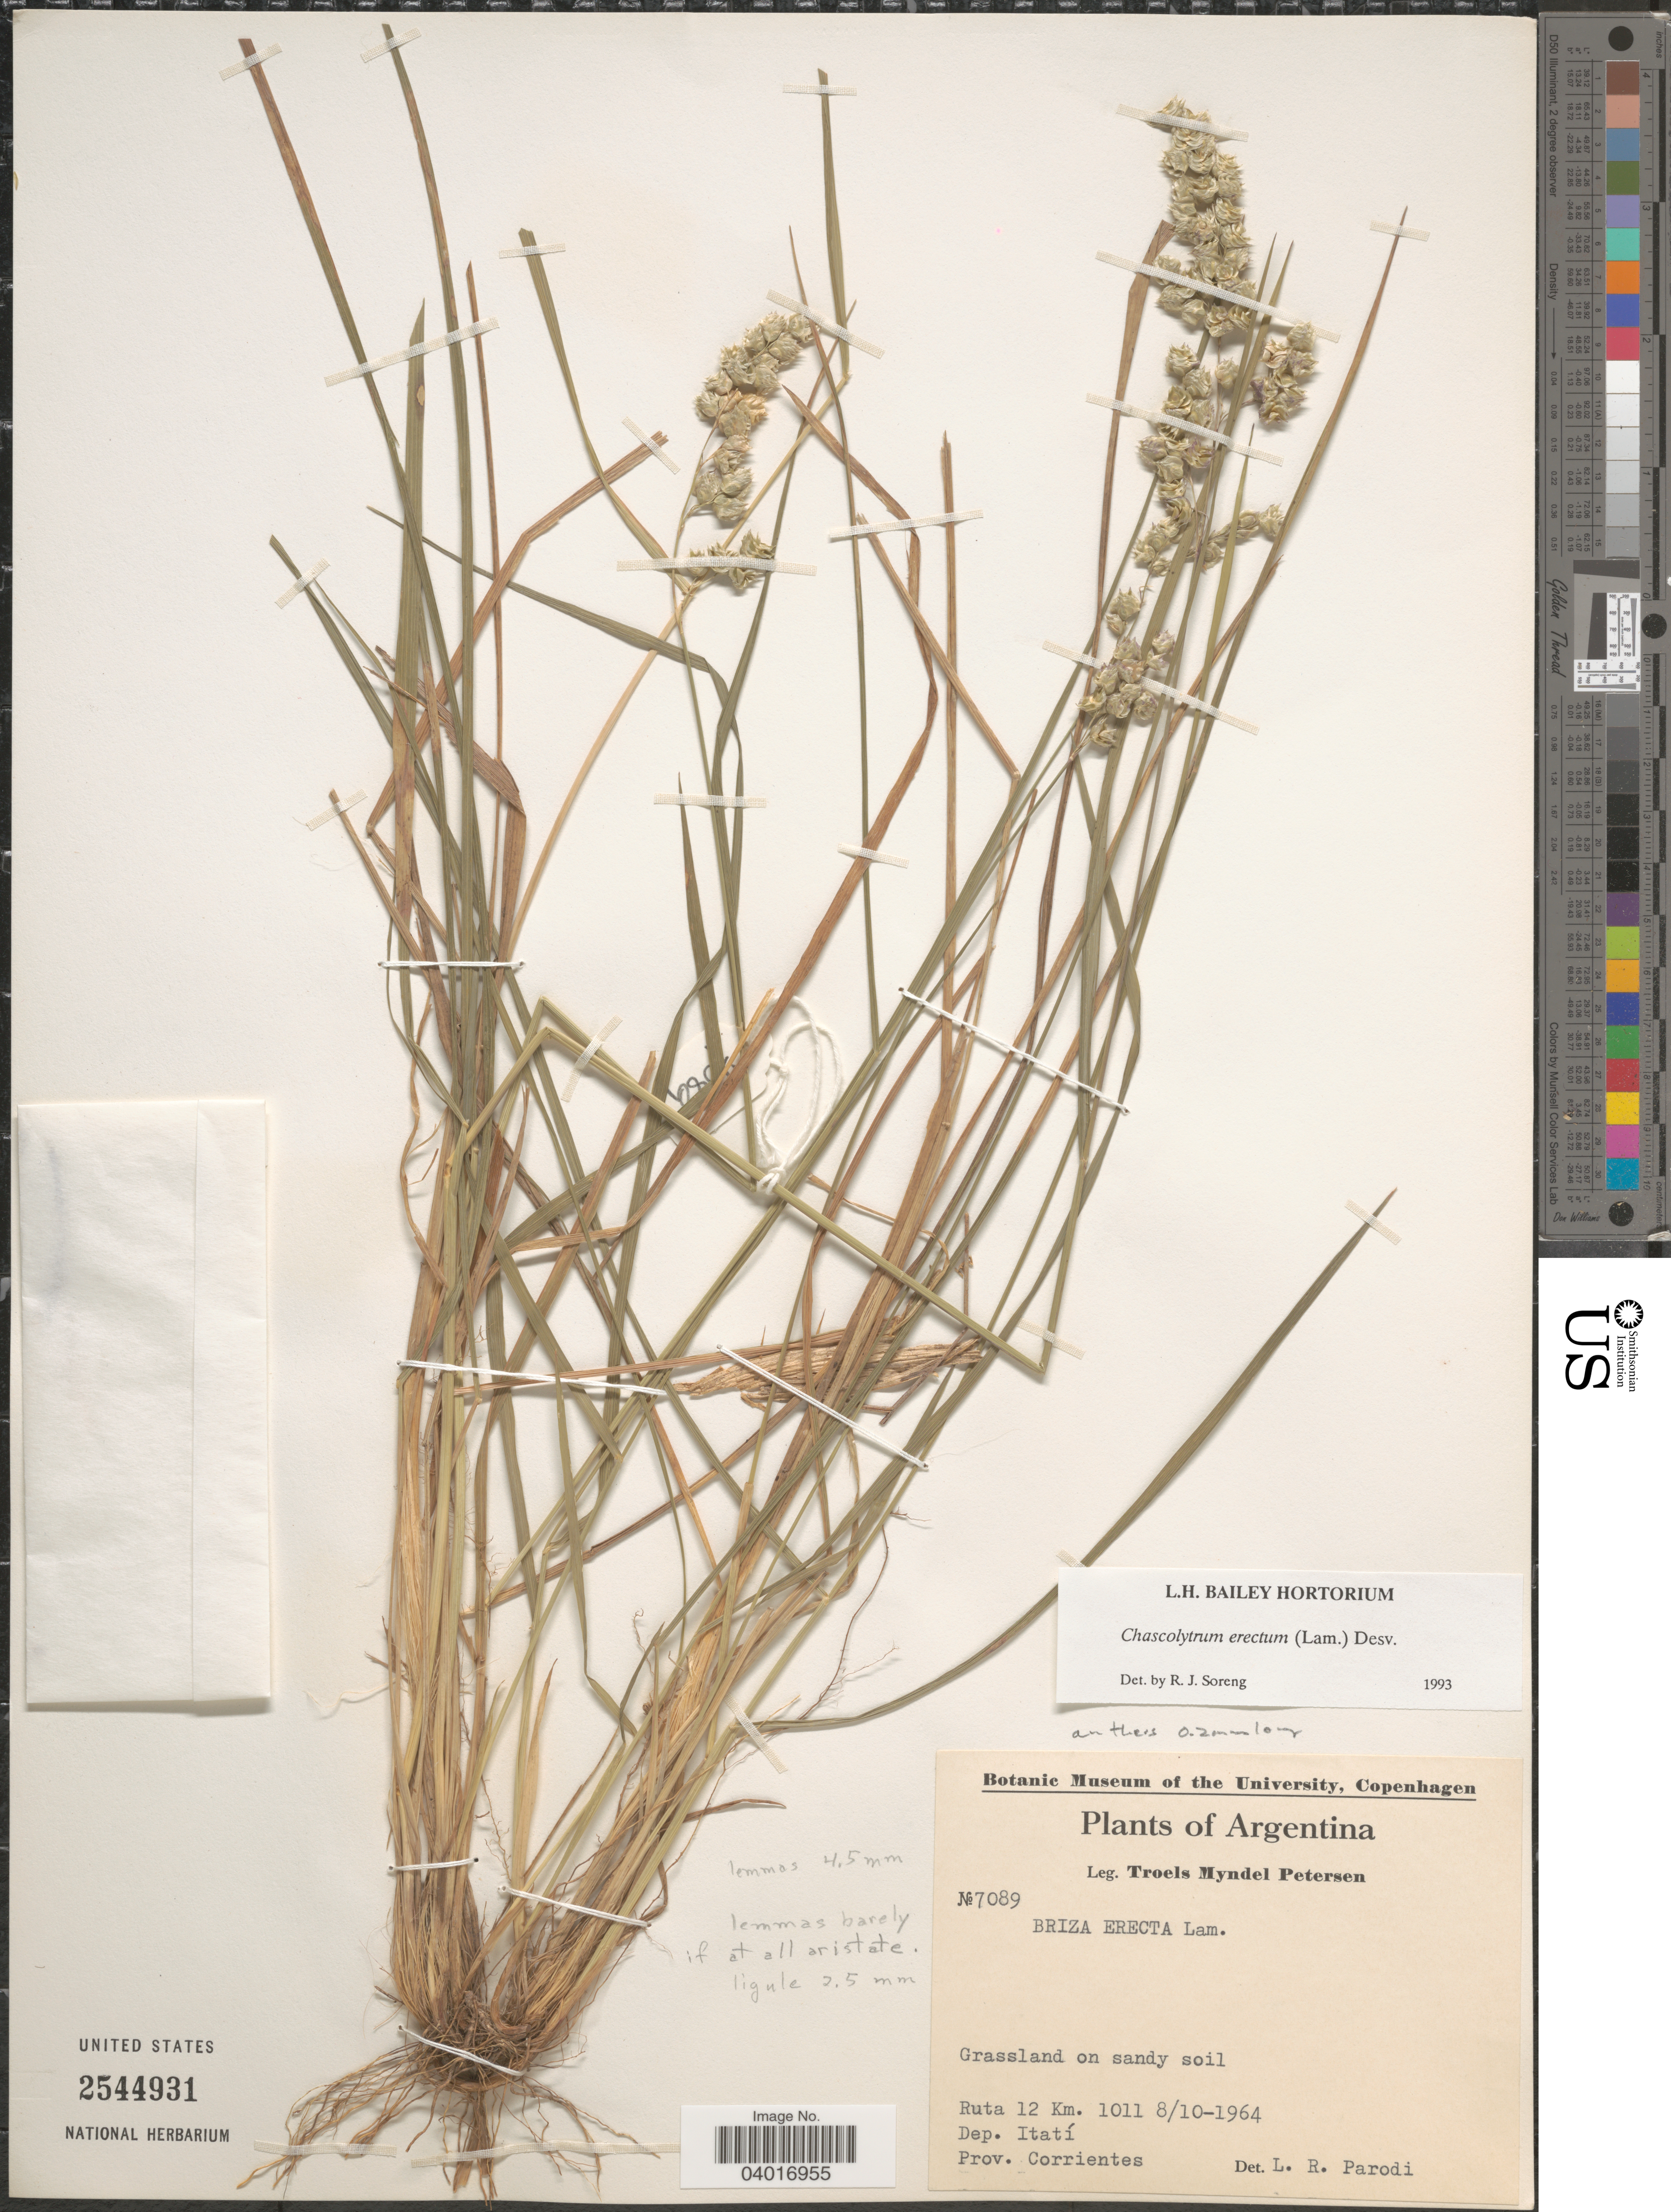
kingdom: Plantae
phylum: Tracheophyta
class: Liliopsida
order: Poales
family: Poaceae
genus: Chascolytrum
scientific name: Chascolytrum erectum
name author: (Lam.) Desv.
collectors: T. M. Petersen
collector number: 7089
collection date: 1964-10-08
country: Argentina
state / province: Corrientes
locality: Ruta 12 Km. 1011. Dep. Itatí.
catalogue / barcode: US 2544931